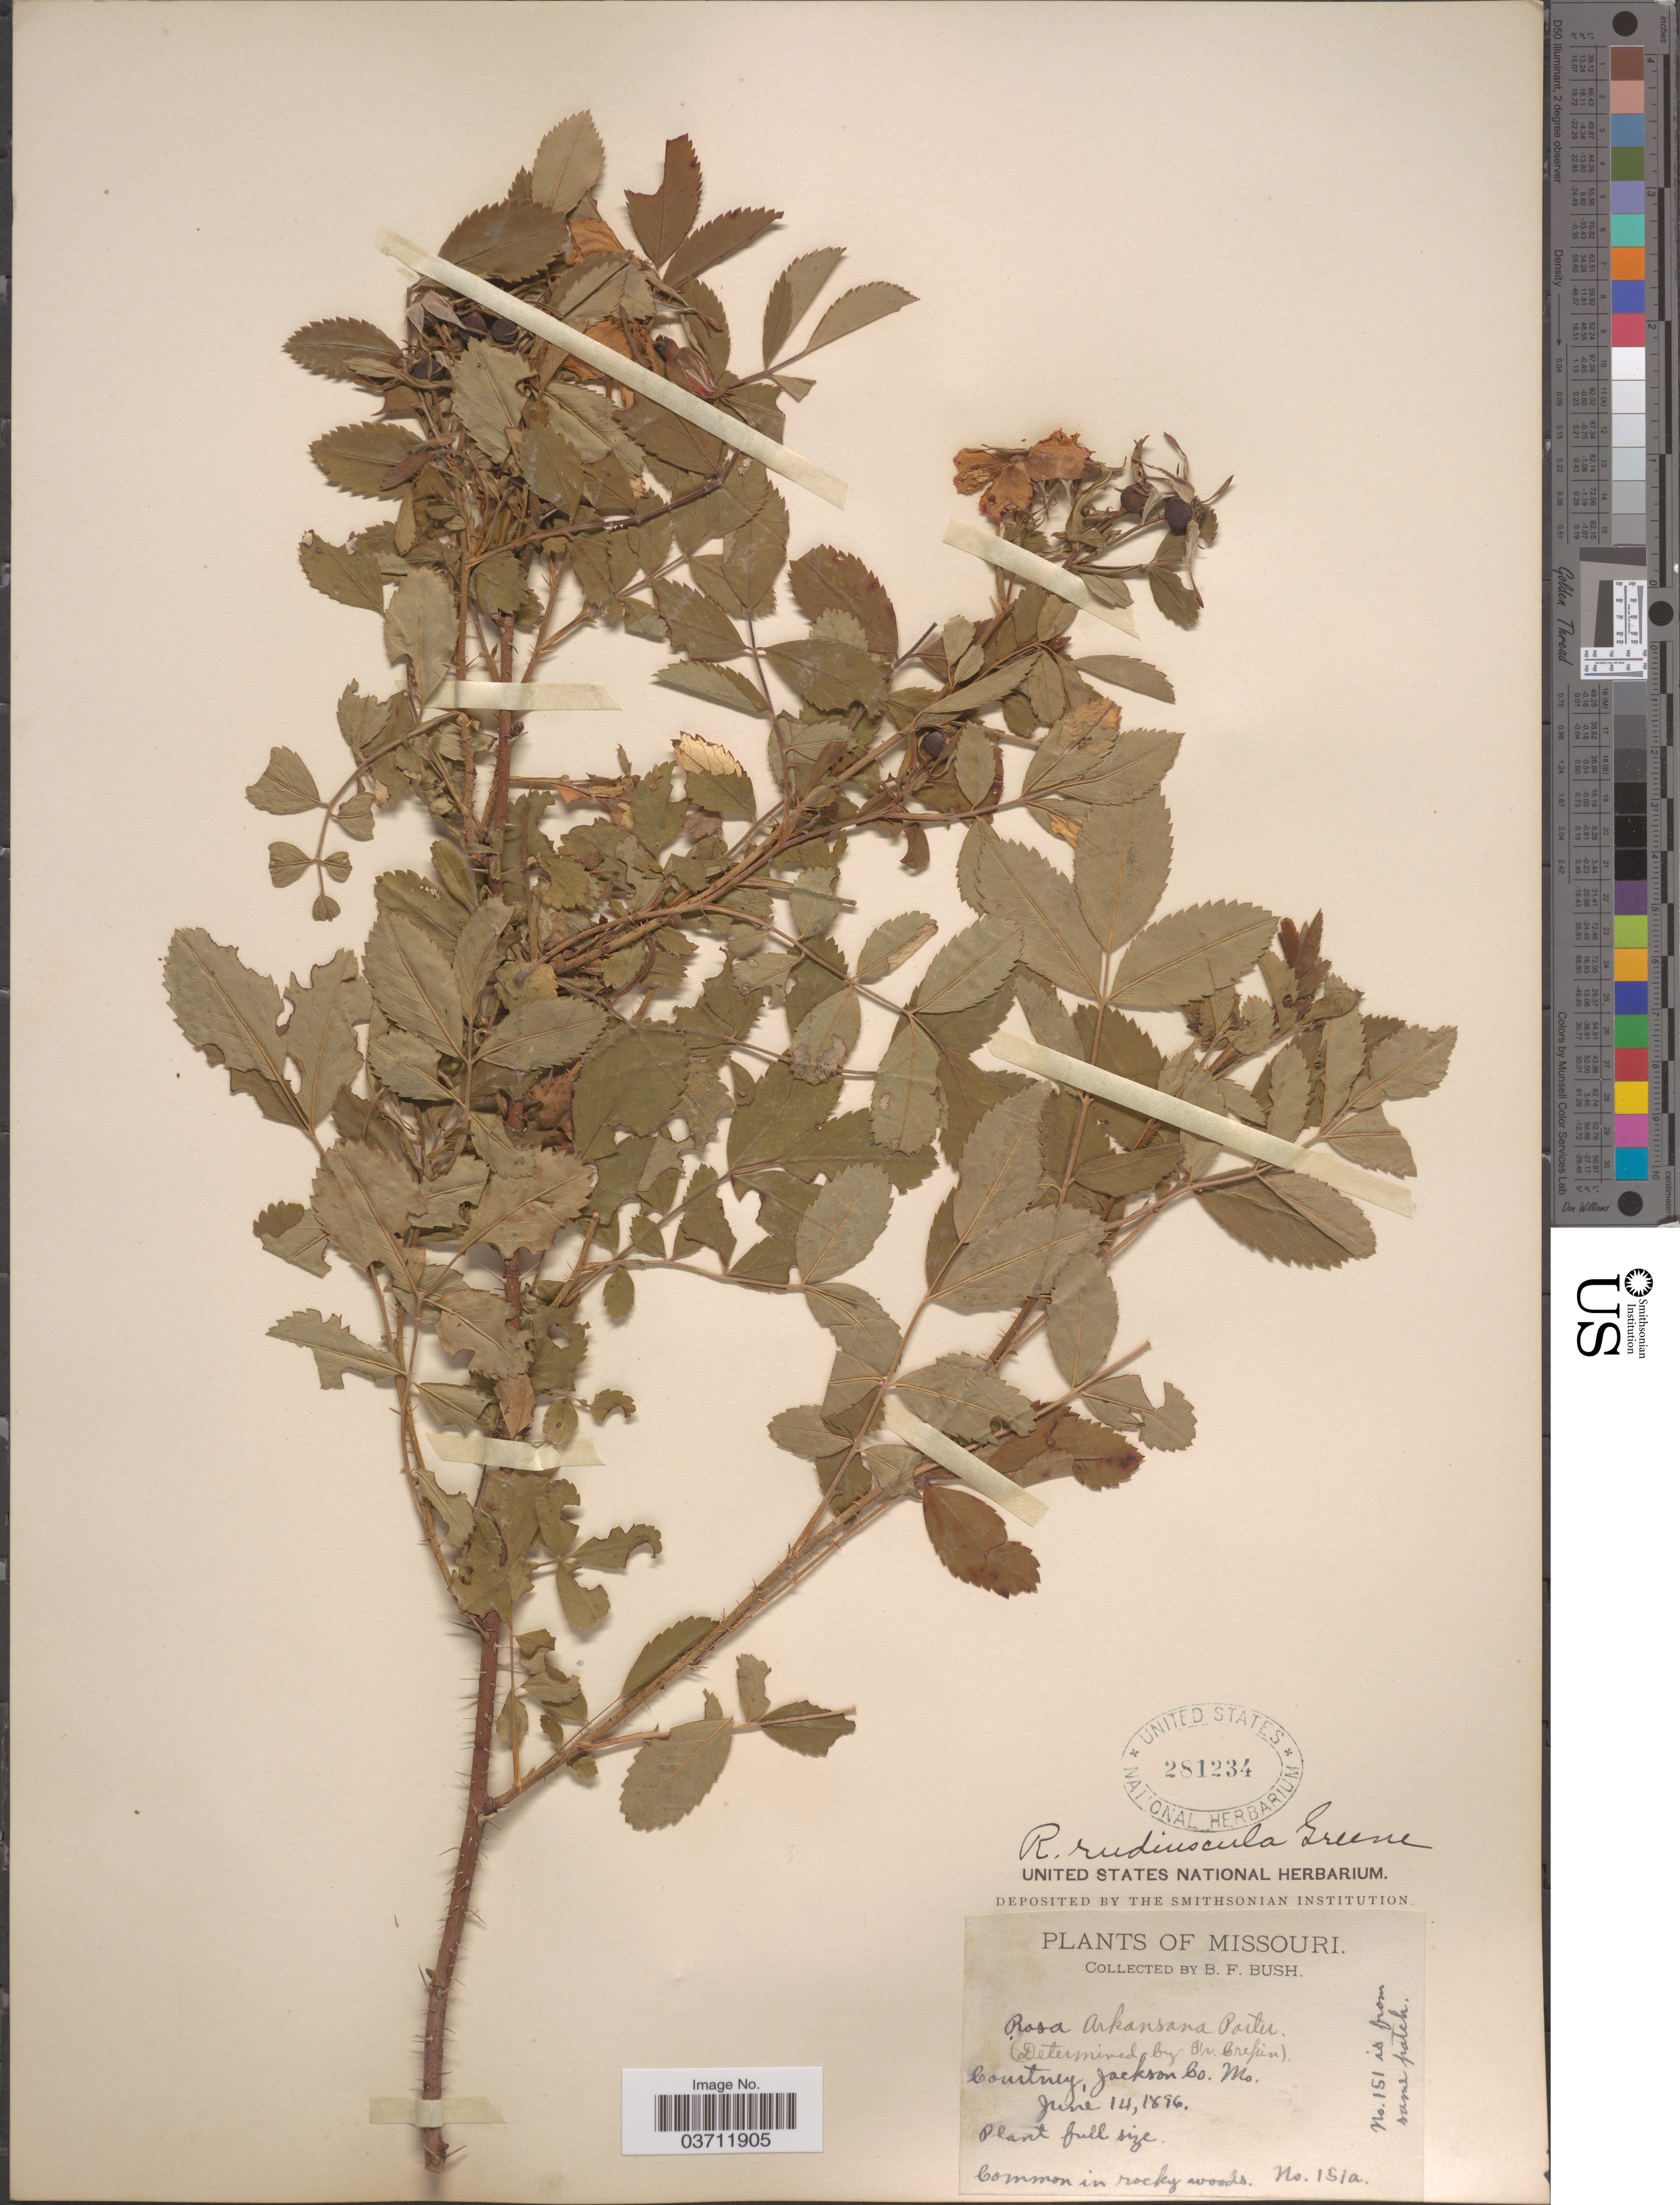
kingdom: Plantae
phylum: Tracheophyta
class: Magnoliopsida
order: Rosales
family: Rosaceae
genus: Rosa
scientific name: Rosa rudiuscula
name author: Greene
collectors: B. F. Bush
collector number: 151a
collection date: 1896-06-14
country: United States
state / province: Missouri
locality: Courtney, Jackson Co.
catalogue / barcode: US 281234